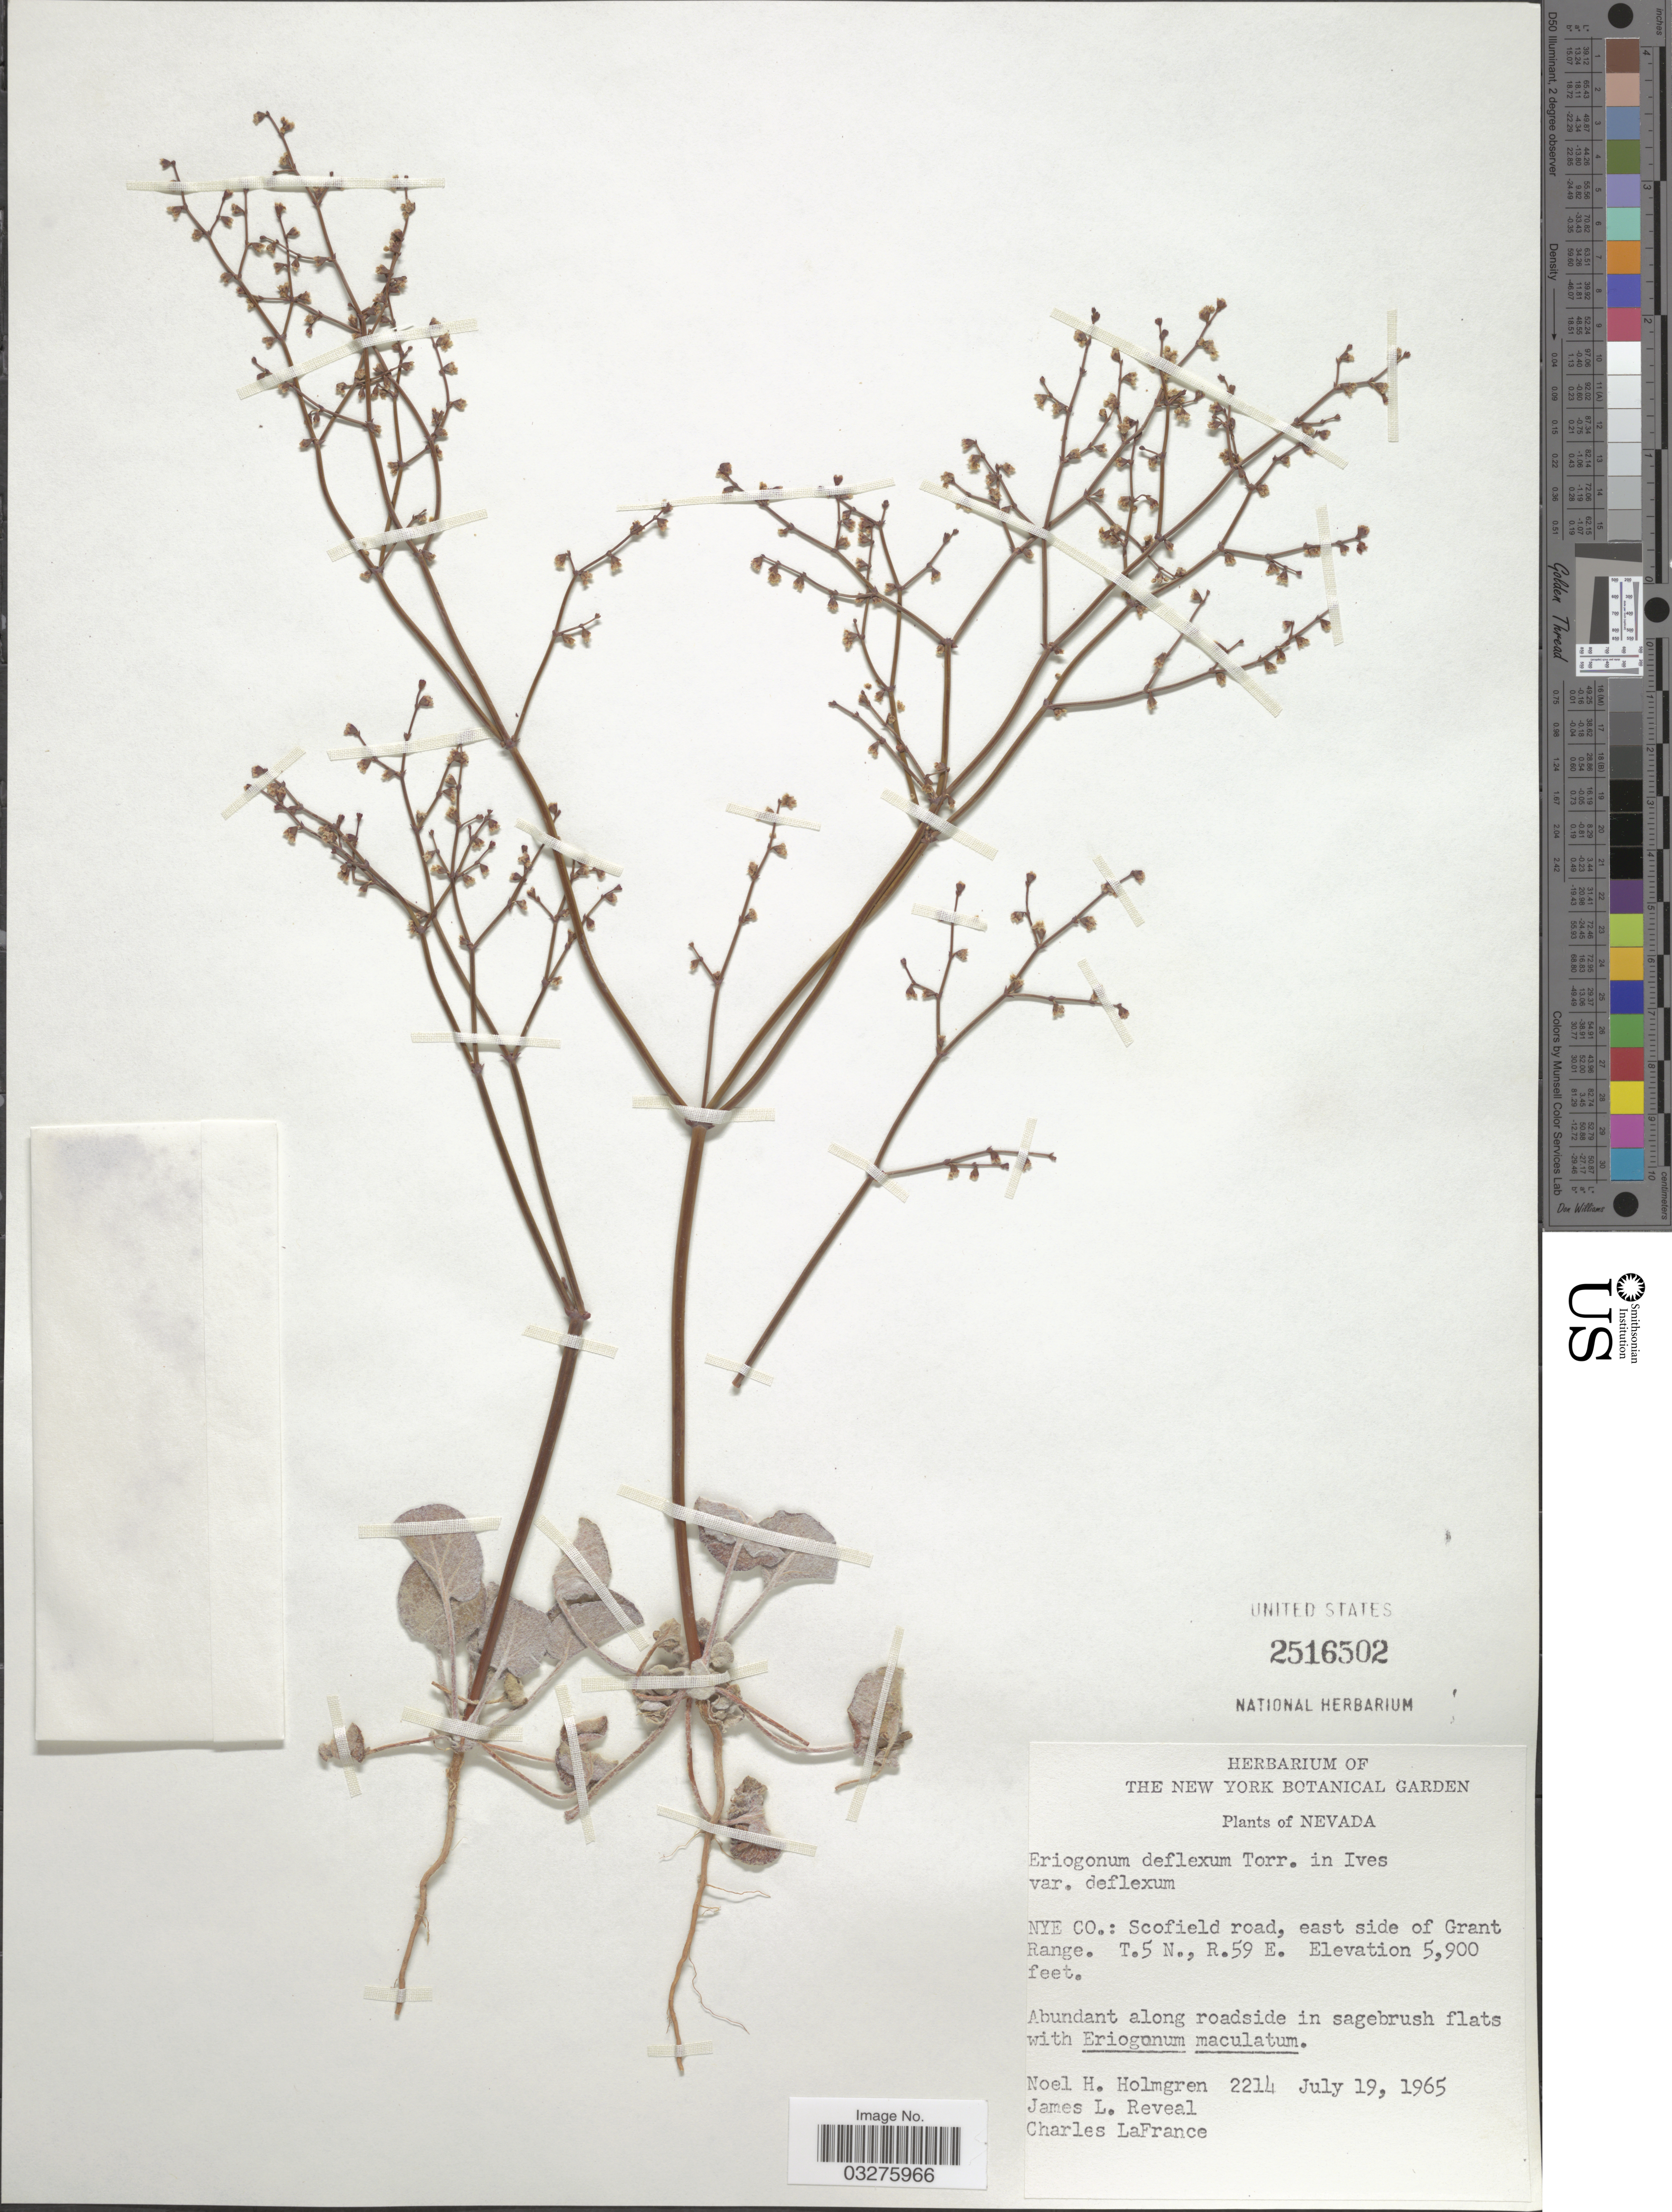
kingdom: Plantae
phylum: Tracheophyta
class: Magnoliopsida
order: Caryophyllales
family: Polygonaceae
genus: Eriogonum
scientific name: Eriogonum deflexum var. nevadense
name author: Reveal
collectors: N. H. Holmgren, J. L. Reveal & C. LaFrance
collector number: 2214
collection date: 1965-07-19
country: United States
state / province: Nevada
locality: Nye Co.: Scofield road, east side of Grant Range. T.5 N., R.59 E.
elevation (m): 1798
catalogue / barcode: US 2516502